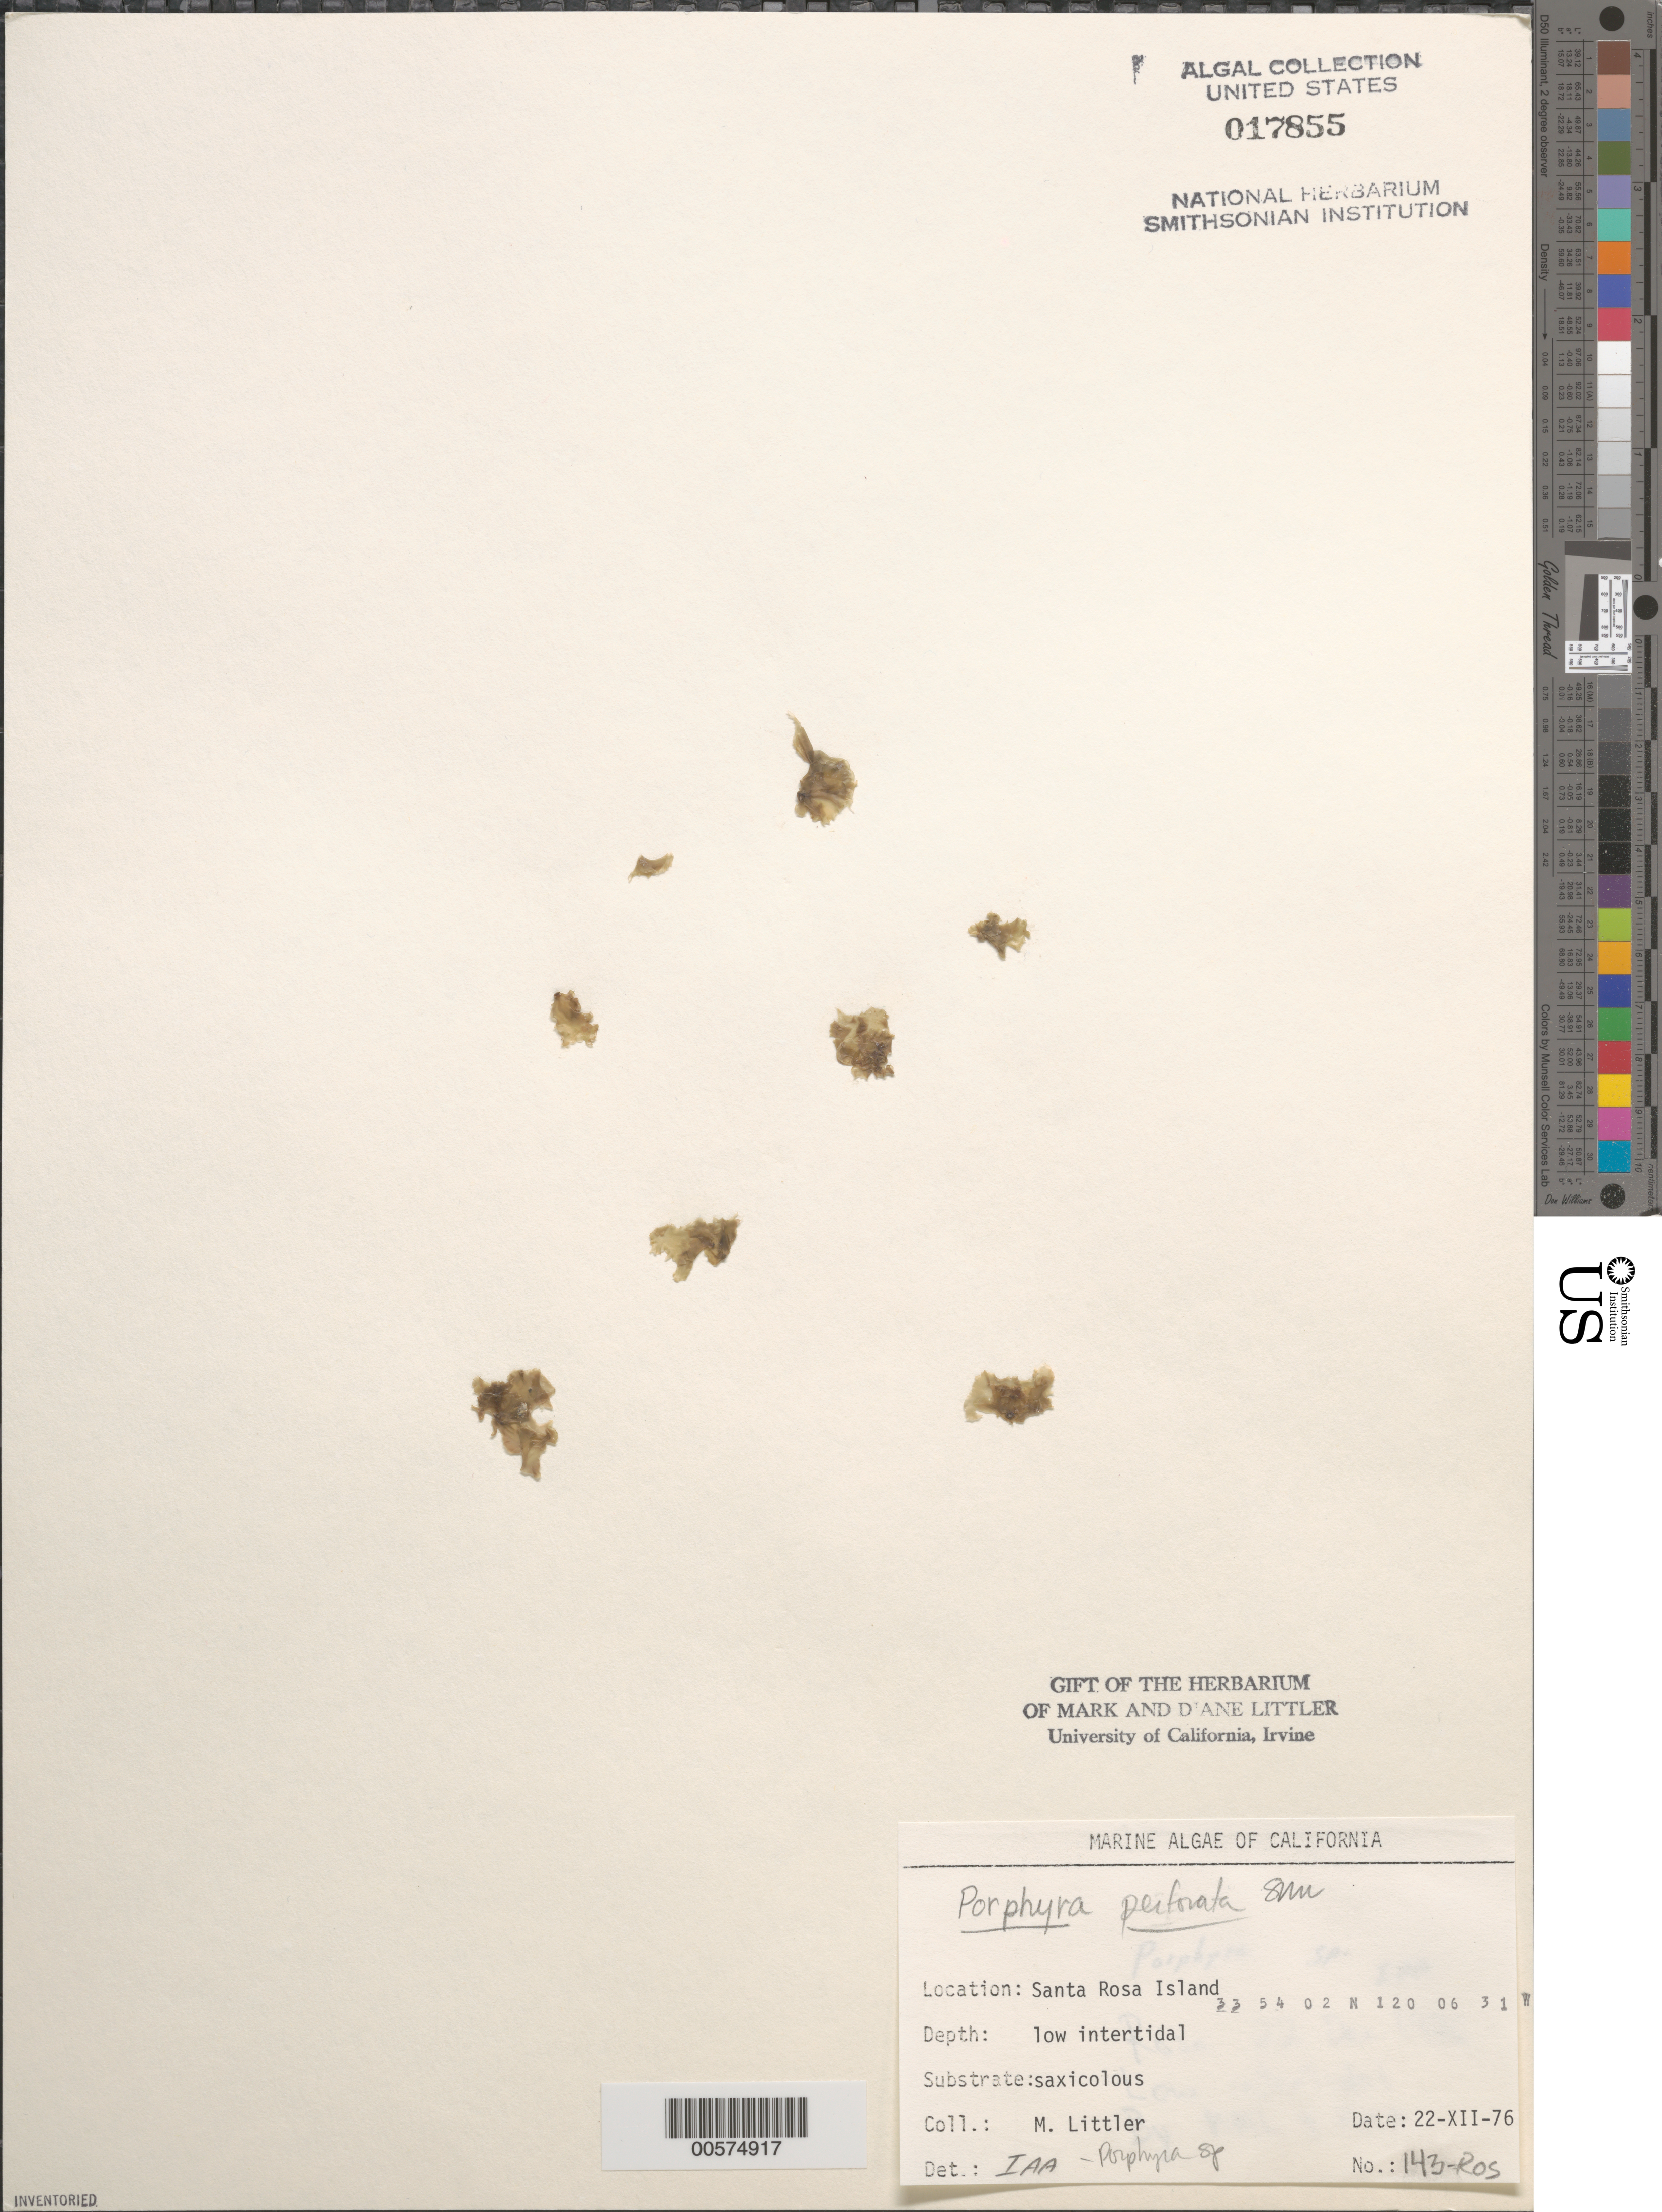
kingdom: Plantae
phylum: Rhodophyta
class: Bangiophyceae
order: Bangiales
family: Bangiaceae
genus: Pyropia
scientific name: Pyropia perforata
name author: (J. Agardh) S.C. Lindstrom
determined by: Algae name updating Project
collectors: M. M. Littler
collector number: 143-ros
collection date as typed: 22 Dec 1976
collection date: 1976-12-22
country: United States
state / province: California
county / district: Santa Barbara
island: Santa Rosa Island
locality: Johnson's Lee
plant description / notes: BLM-SOCALBIGHT Rocky Intertidal Survey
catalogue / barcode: US 17855